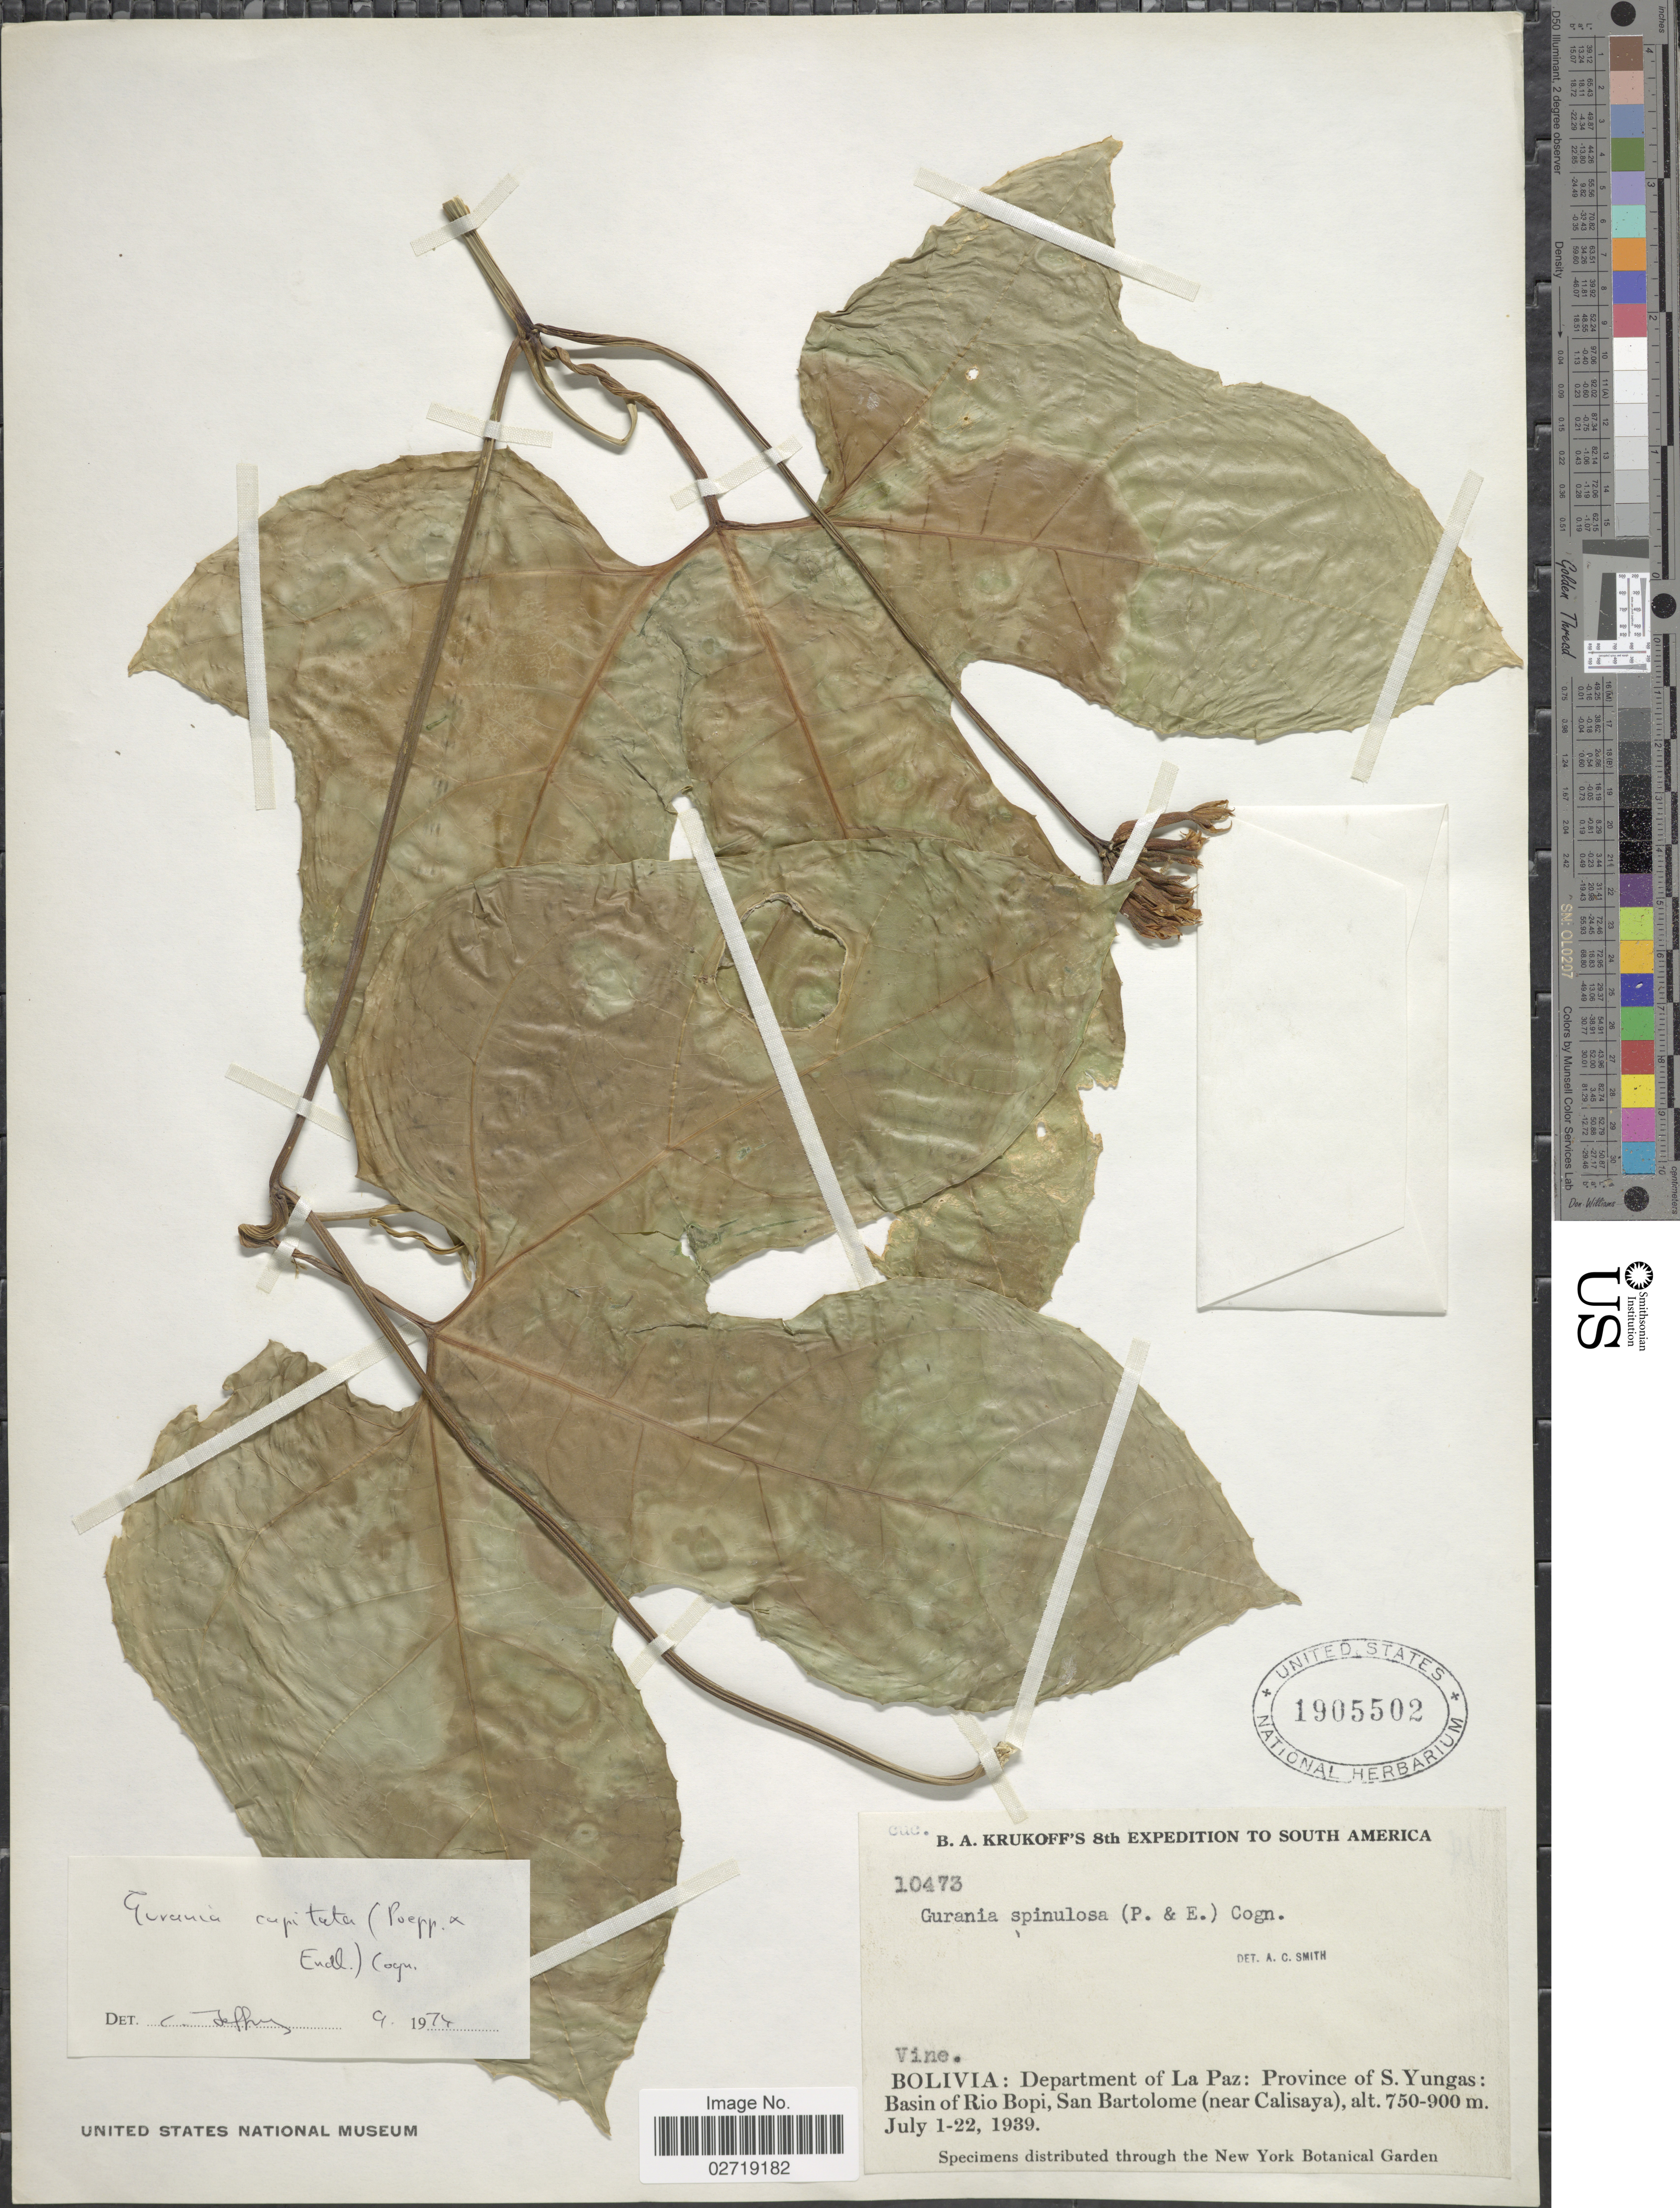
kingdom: Plantae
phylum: Tracheophyta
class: Magnoliopsida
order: Cucurbitales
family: Cucurbitaceae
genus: Gurania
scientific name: Gurania capitata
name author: (Poepp. & Endl.) Cogn.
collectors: B. A. Krukoff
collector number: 10473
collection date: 1939-07-01/1939-07-22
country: Bolivia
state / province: La Paz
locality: Province of S. Yungas: Basin of Rio Bopi, San Bartolome (near Calisaya)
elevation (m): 750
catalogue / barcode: US 1905502